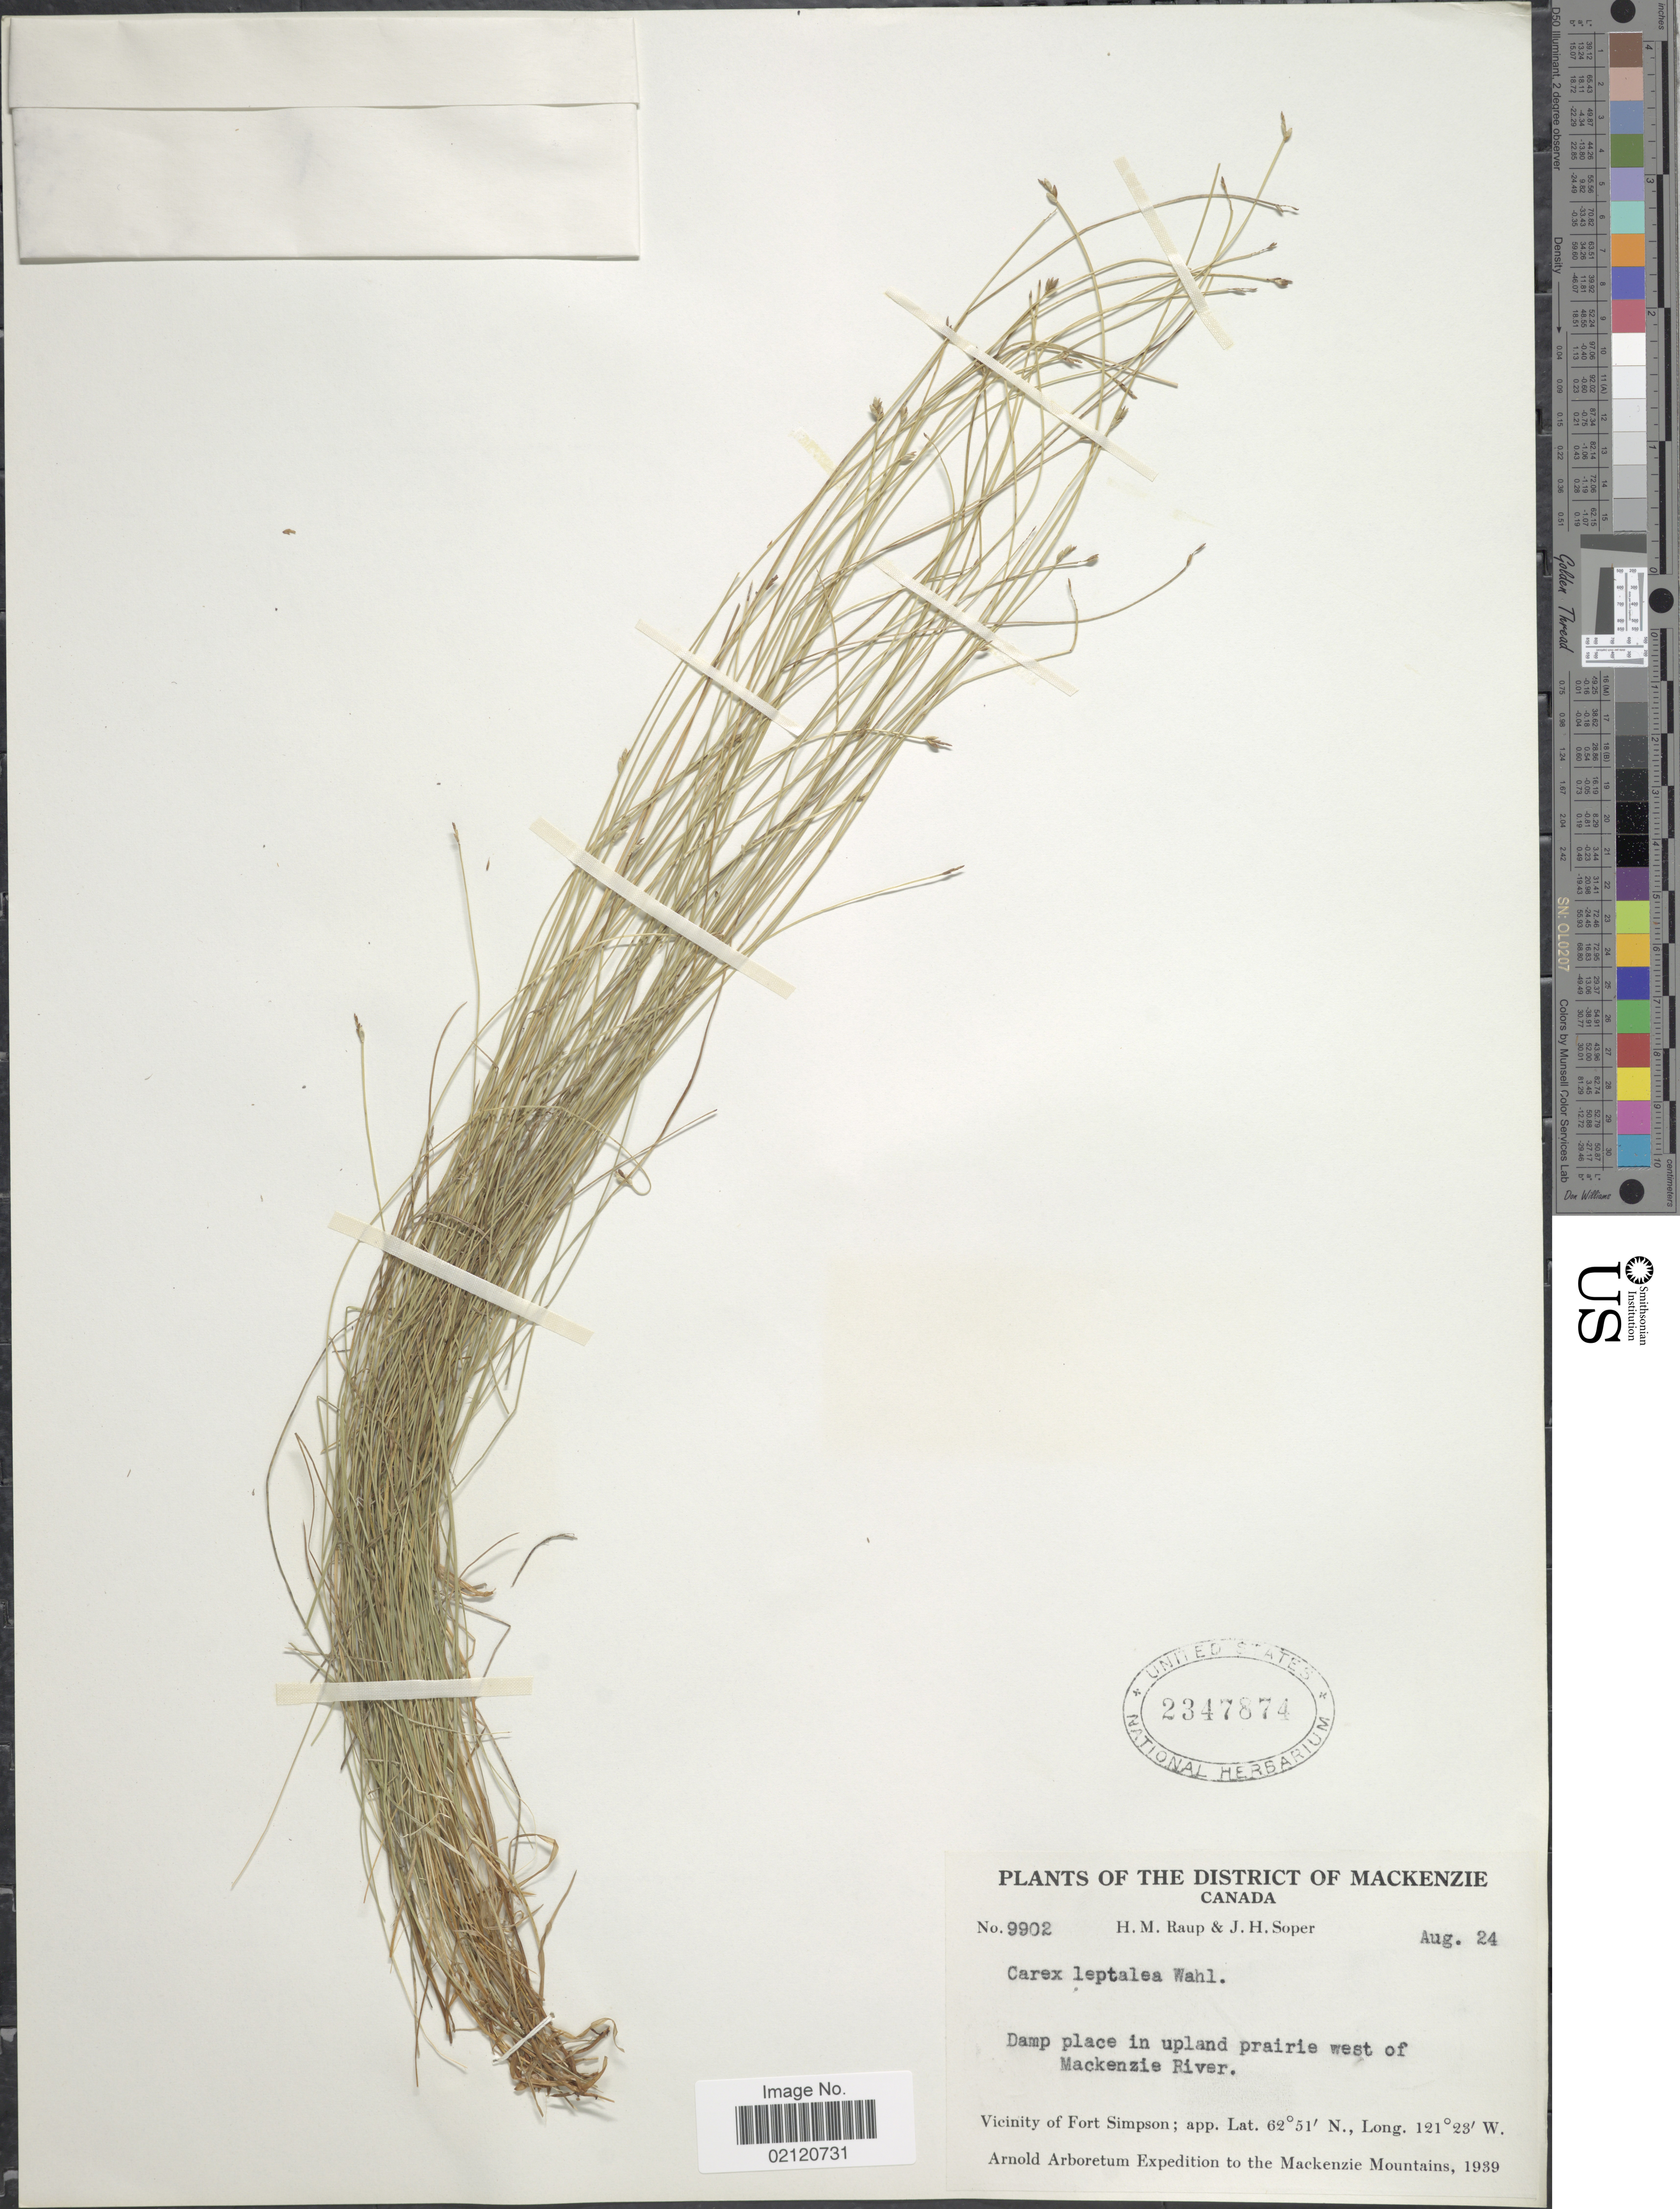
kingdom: Plantae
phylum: Tracheophyta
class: Liliopsida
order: Poales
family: Cyperaceae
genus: Carex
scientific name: Carex leptalea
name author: Wahlenb.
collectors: H. Raup & J. H. Soper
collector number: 9902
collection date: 1939-08-24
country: Canada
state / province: British Columbia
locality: District of Mackenzie, Damp place in upland prairie west of Mackenzie River, Vicinity of Fort Simpson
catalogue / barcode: US 2347874